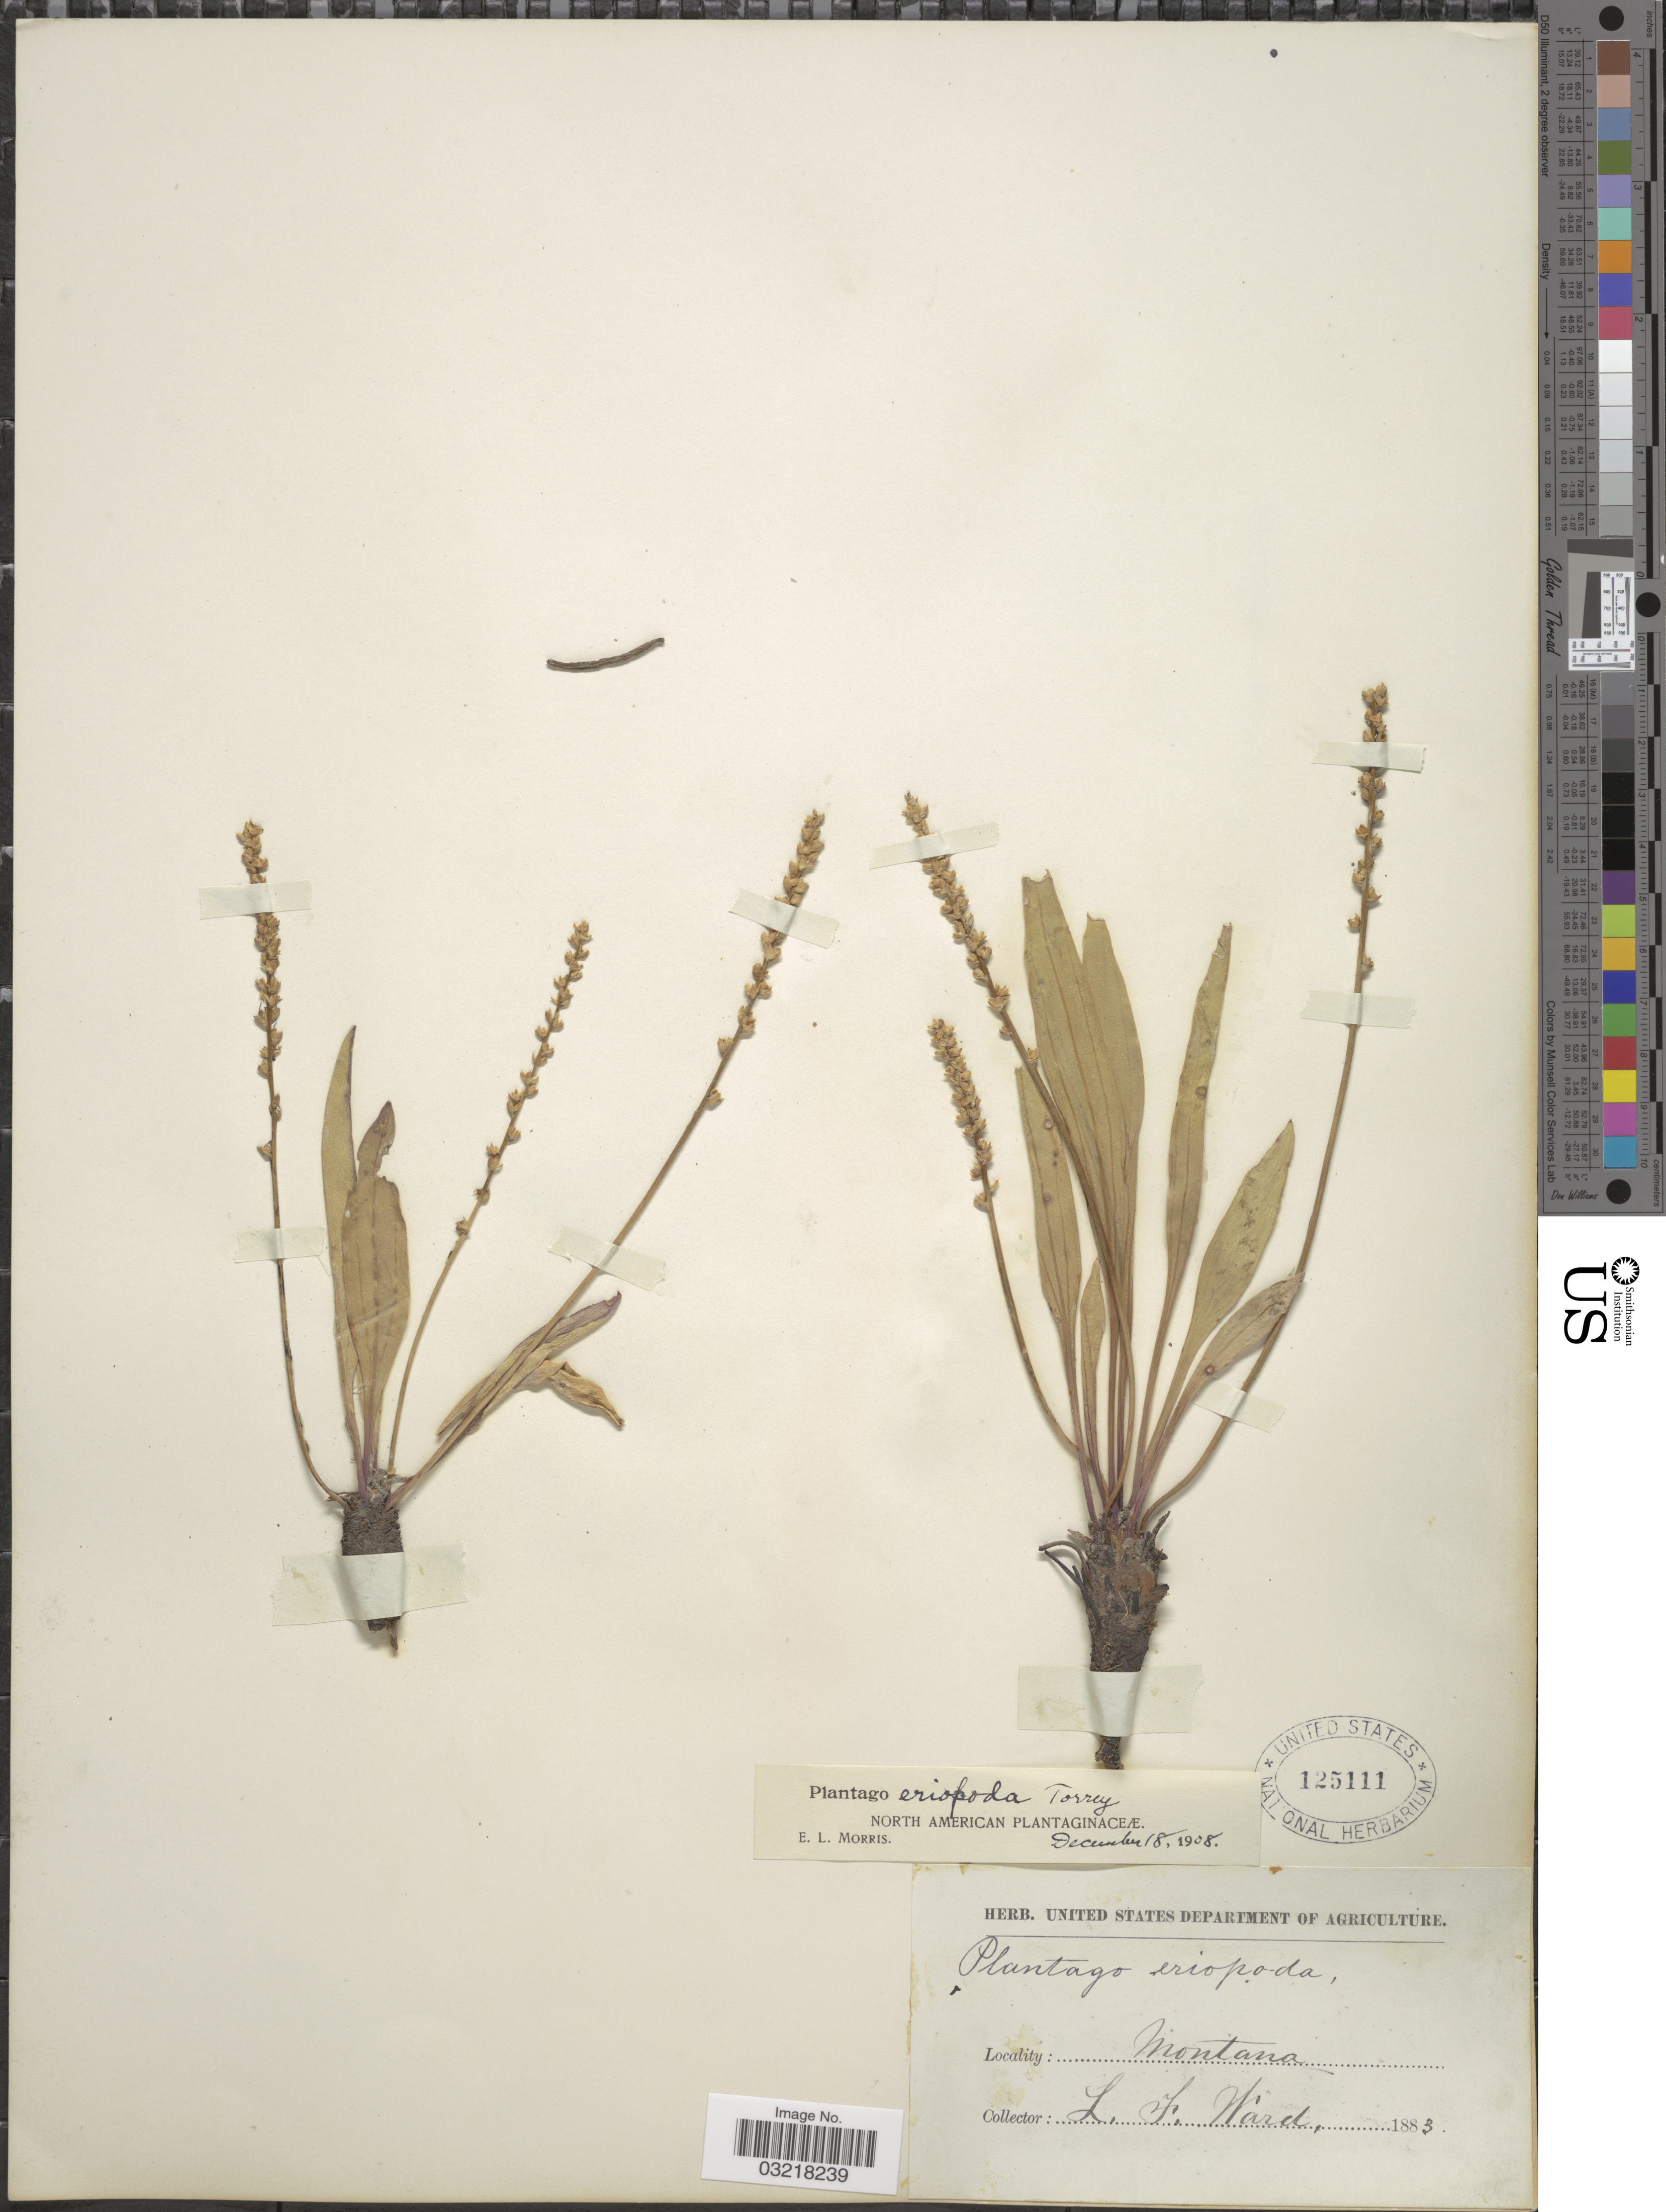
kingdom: Plantae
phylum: Tracheophyta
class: Magnoliopsida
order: Lamiales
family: Plantaginaceae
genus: Plantago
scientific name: Plantago eriopoda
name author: Torr.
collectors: L. Ward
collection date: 1883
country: United States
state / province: Montana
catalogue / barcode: US 125111